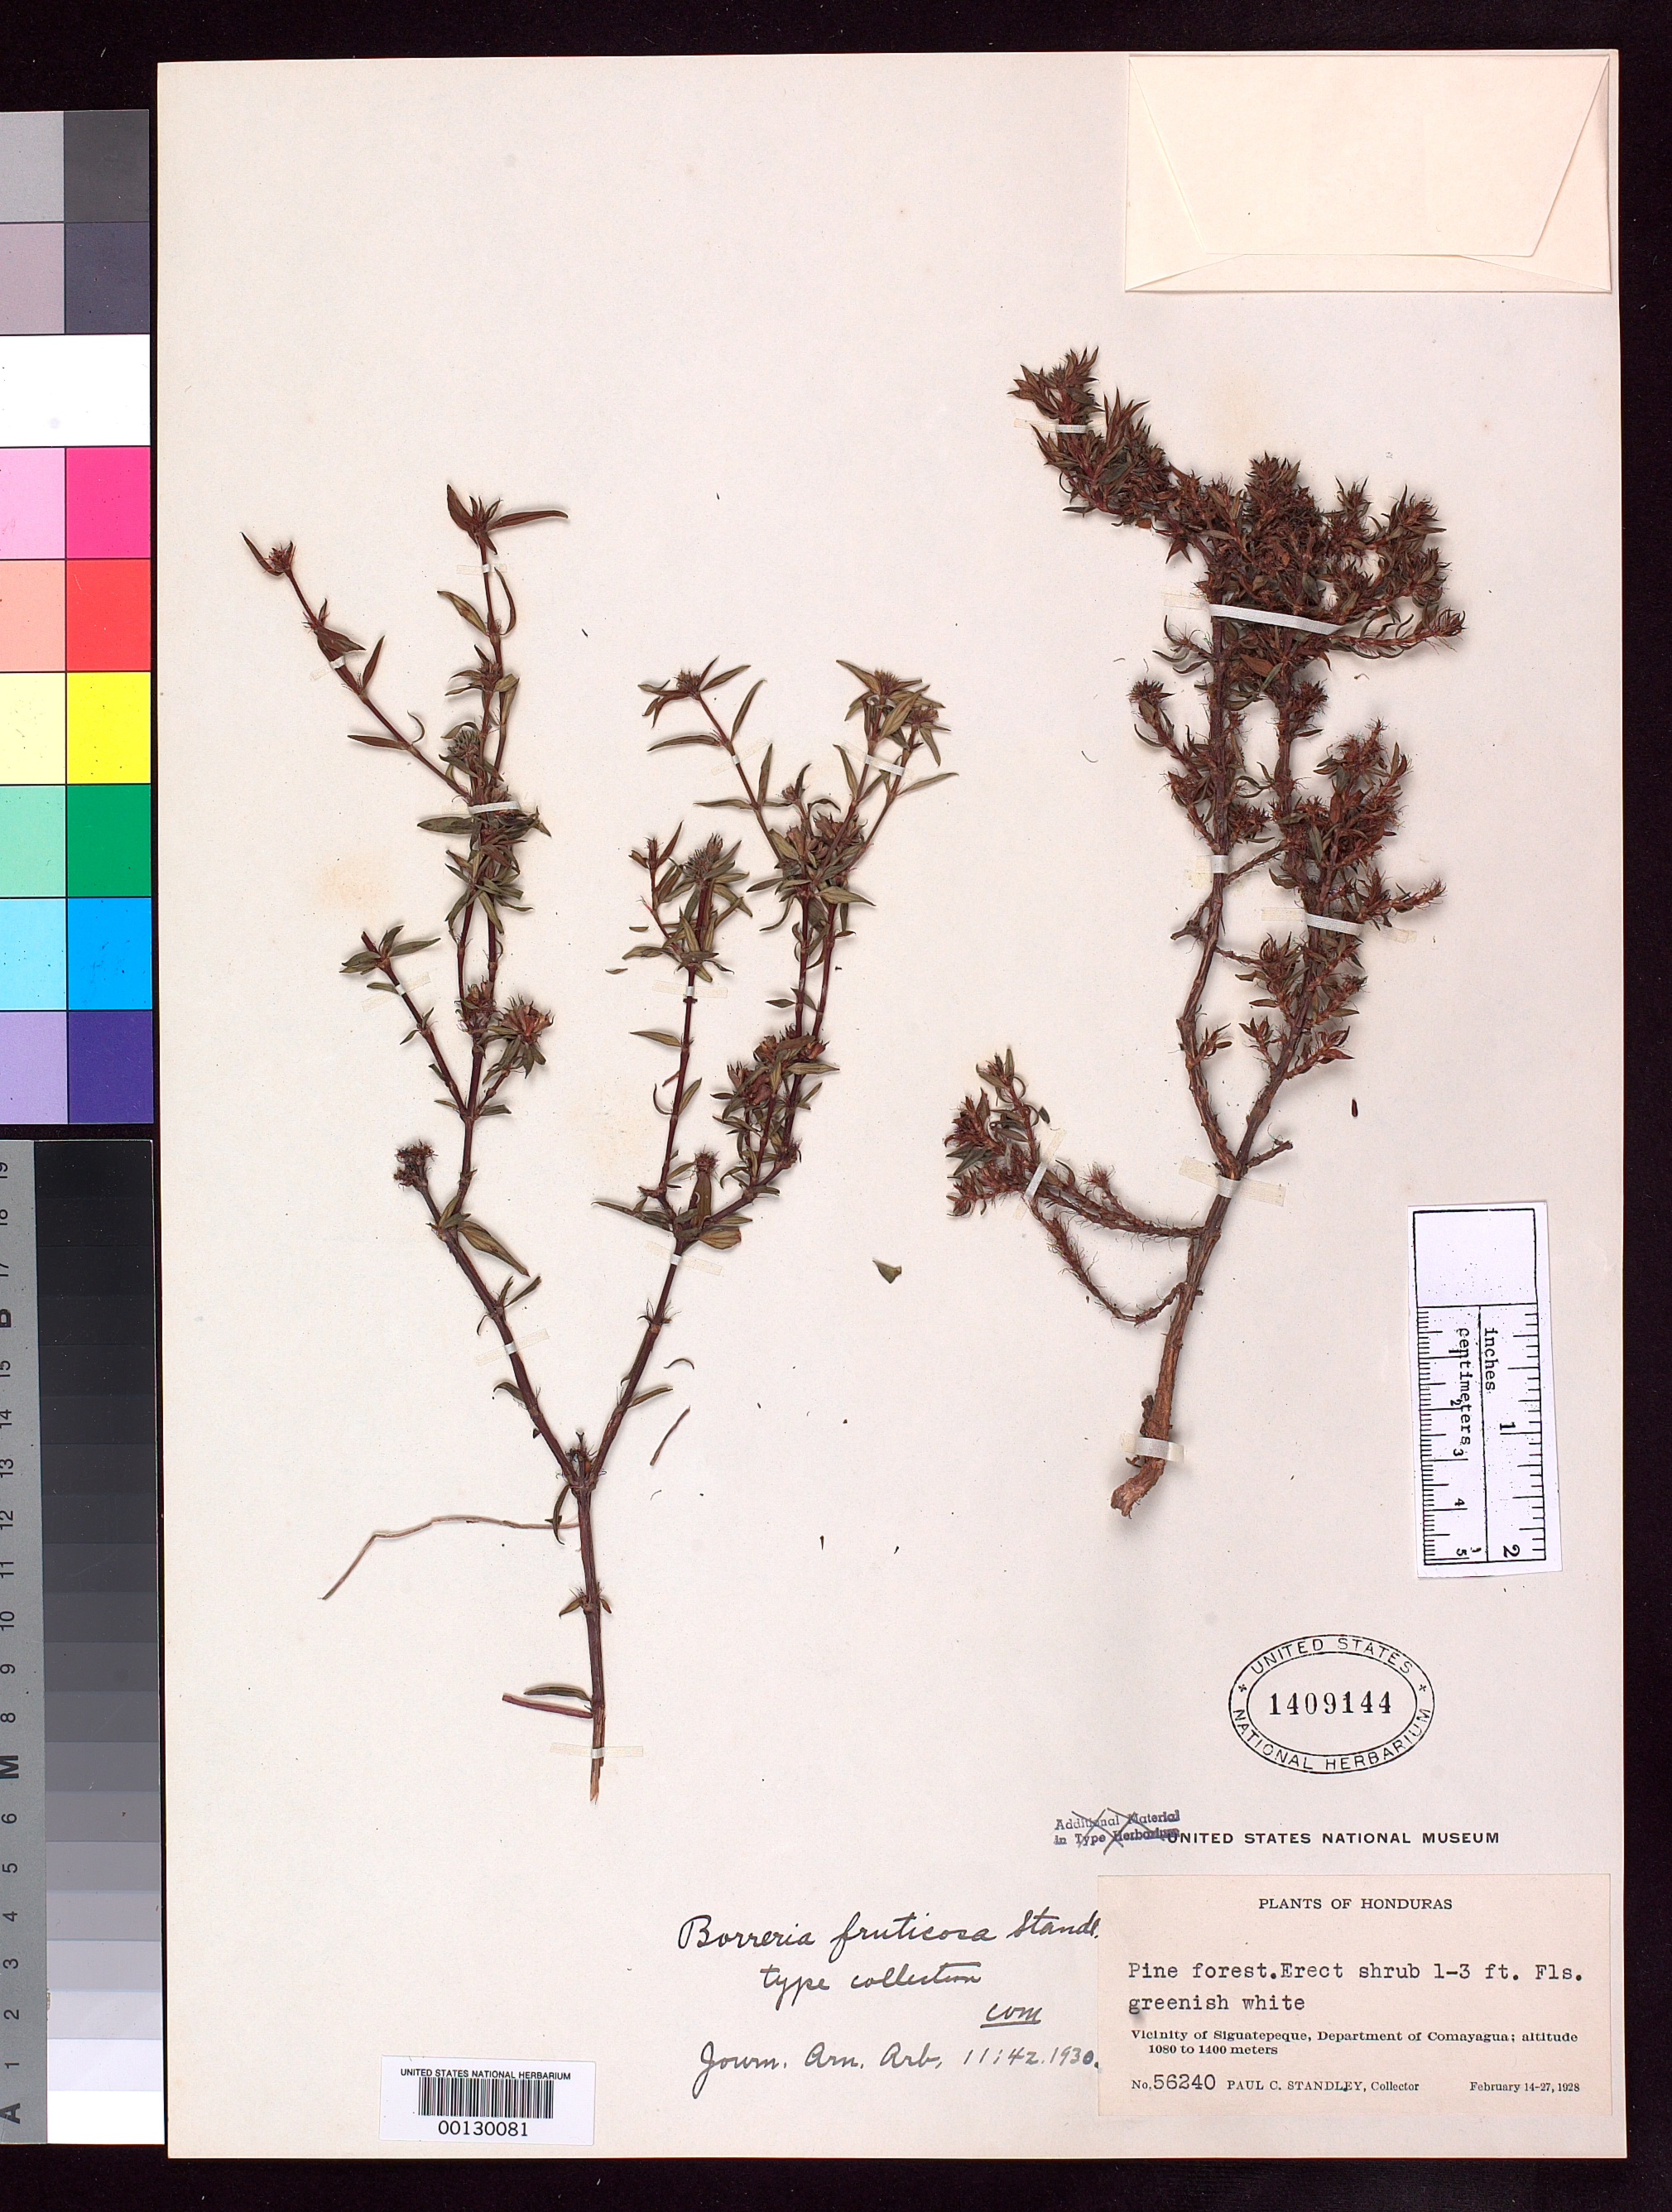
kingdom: Plantae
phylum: Tracheophyta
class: Magnoliopsida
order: Gentianales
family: Rubiaceae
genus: Borreria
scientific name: Borreria fruticosa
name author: Standl.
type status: Isotype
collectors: P. C. Standley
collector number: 56240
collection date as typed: Feb 1928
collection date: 1928-02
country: Honduras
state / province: Comayagua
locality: Siguatepeque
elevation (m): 1100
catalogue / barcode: US 1409144